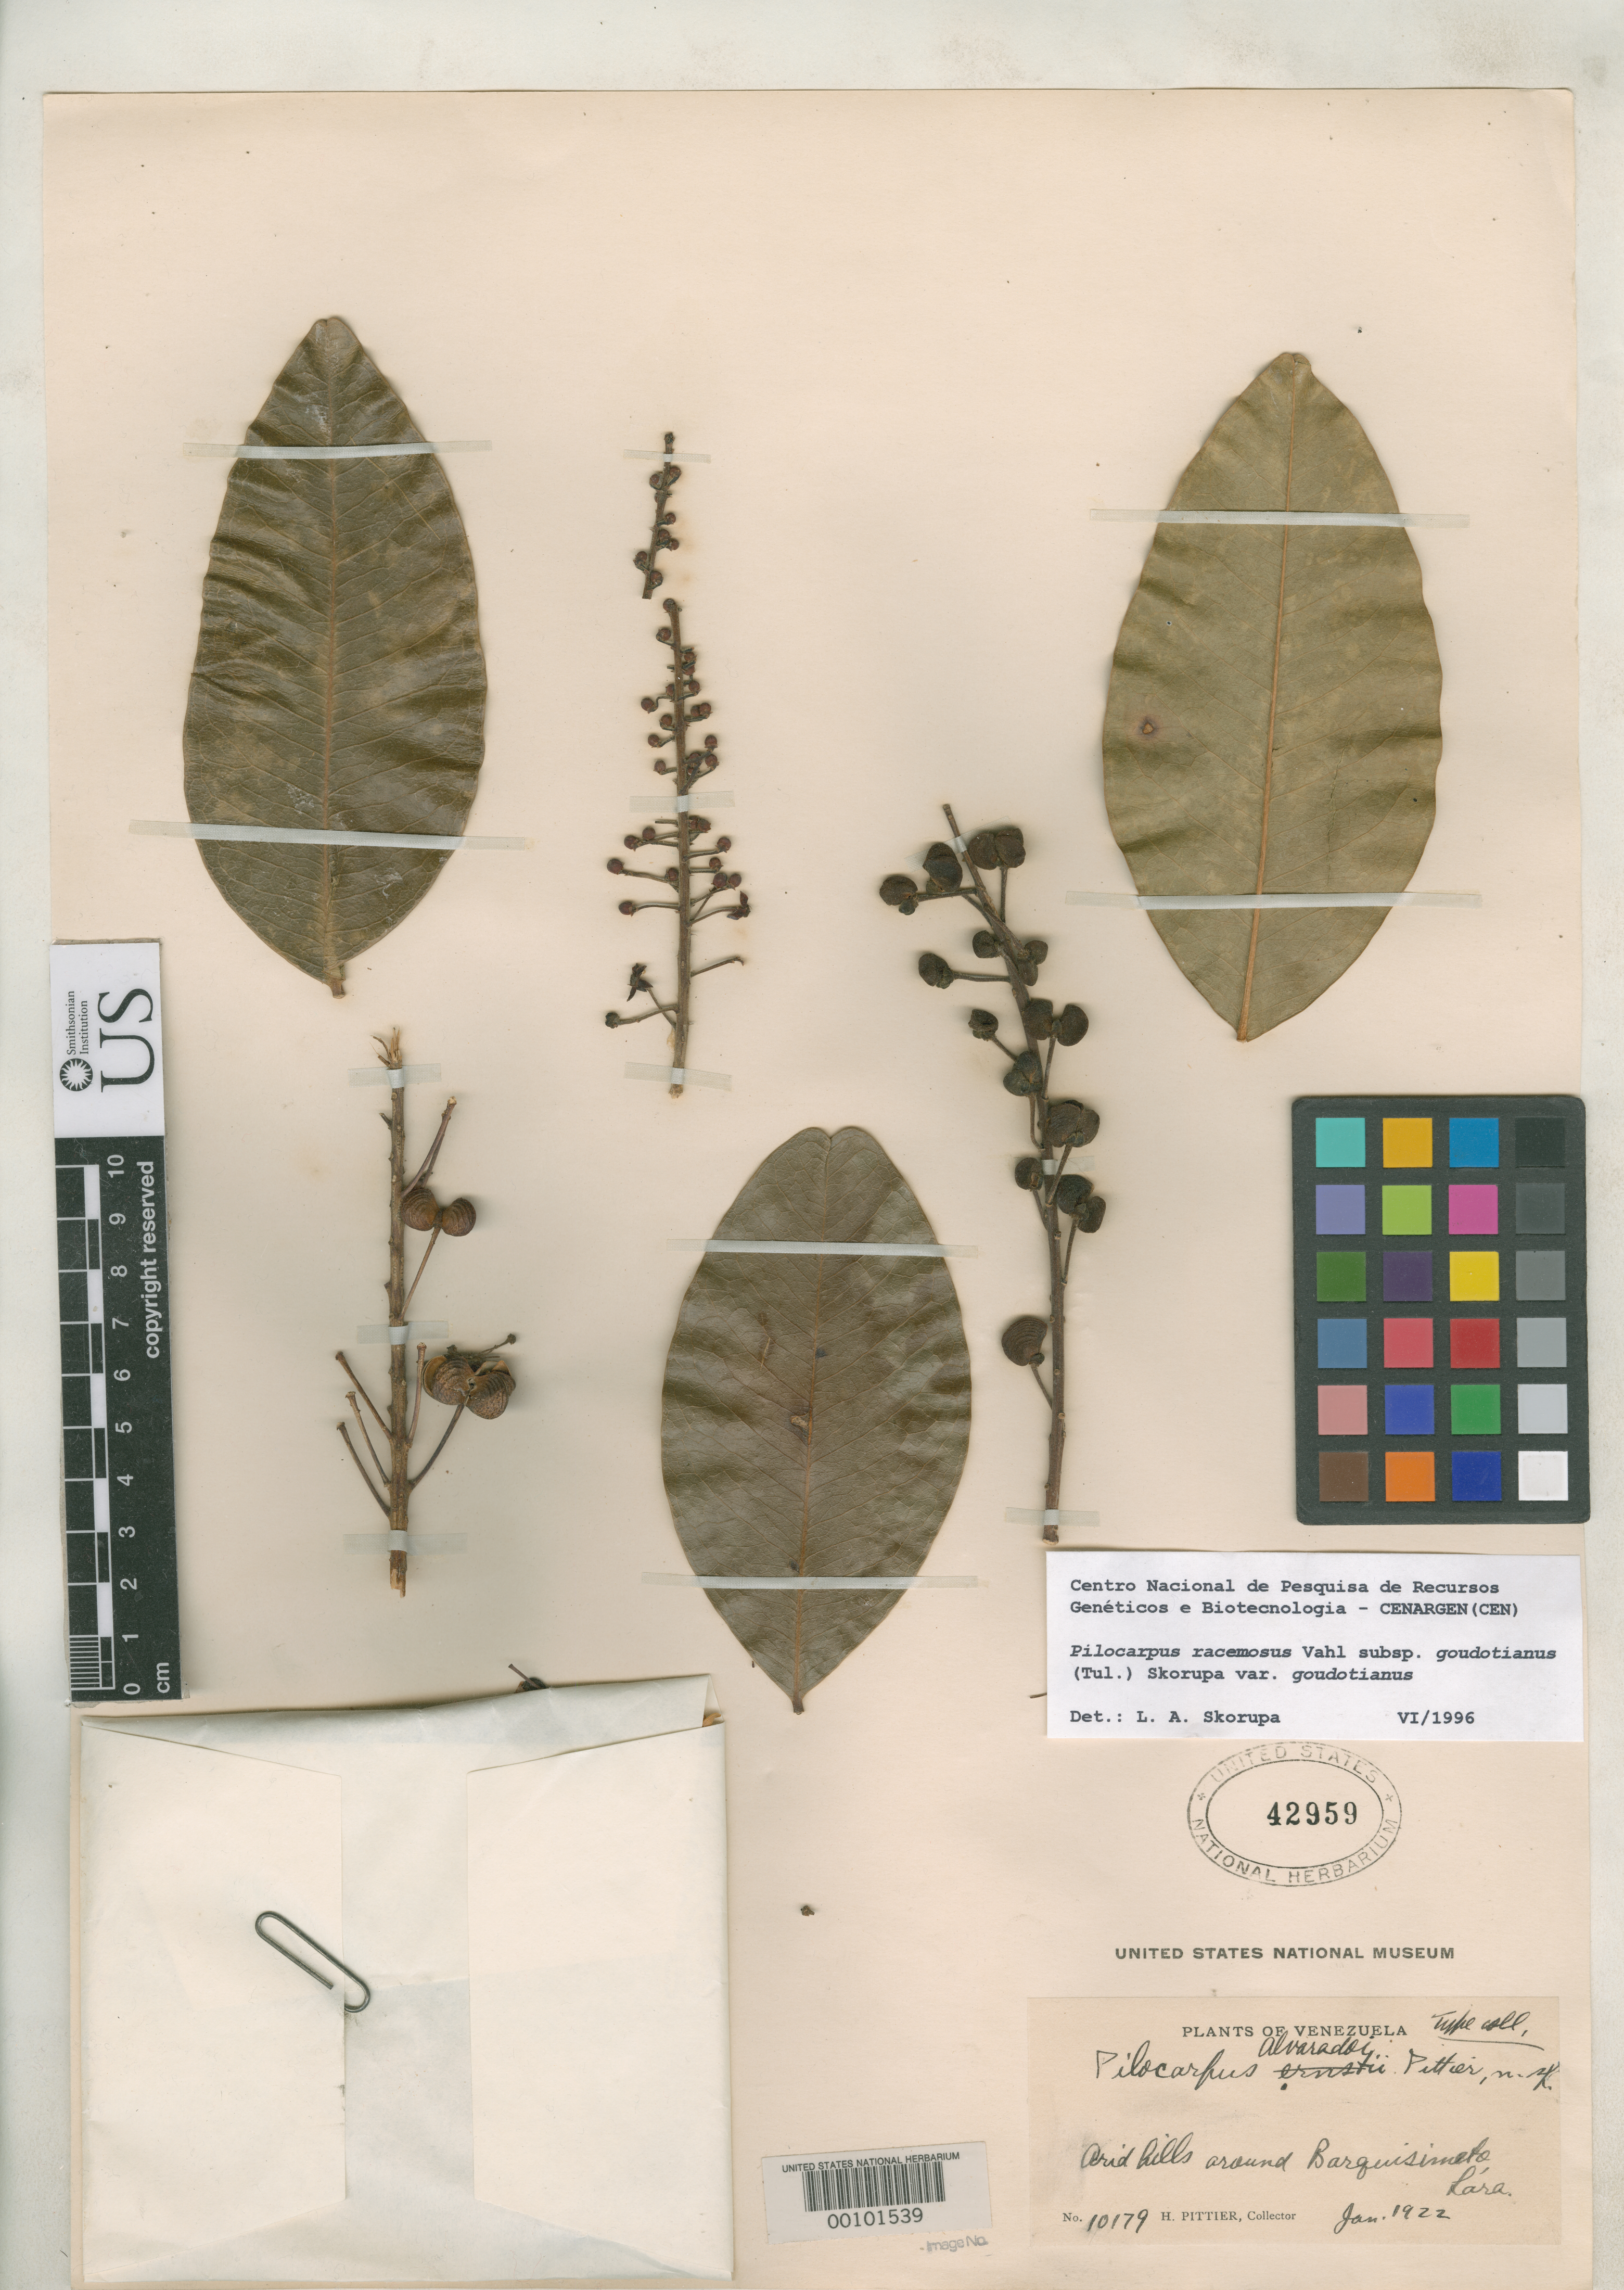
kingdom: Plantae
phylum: Tracheophyta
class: Magnoliopsida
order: Sapindales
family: Rutaceae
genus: Pilocarpus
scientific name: Pilocarpus alvaradoi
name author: Pittier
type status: Type Collection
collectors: H. F. Pittier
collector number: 10179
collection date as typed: Jan 1922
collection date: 1922-01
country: Venezuela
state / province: Lara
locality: Hills around Barquisimeto.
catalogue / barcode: US 42959